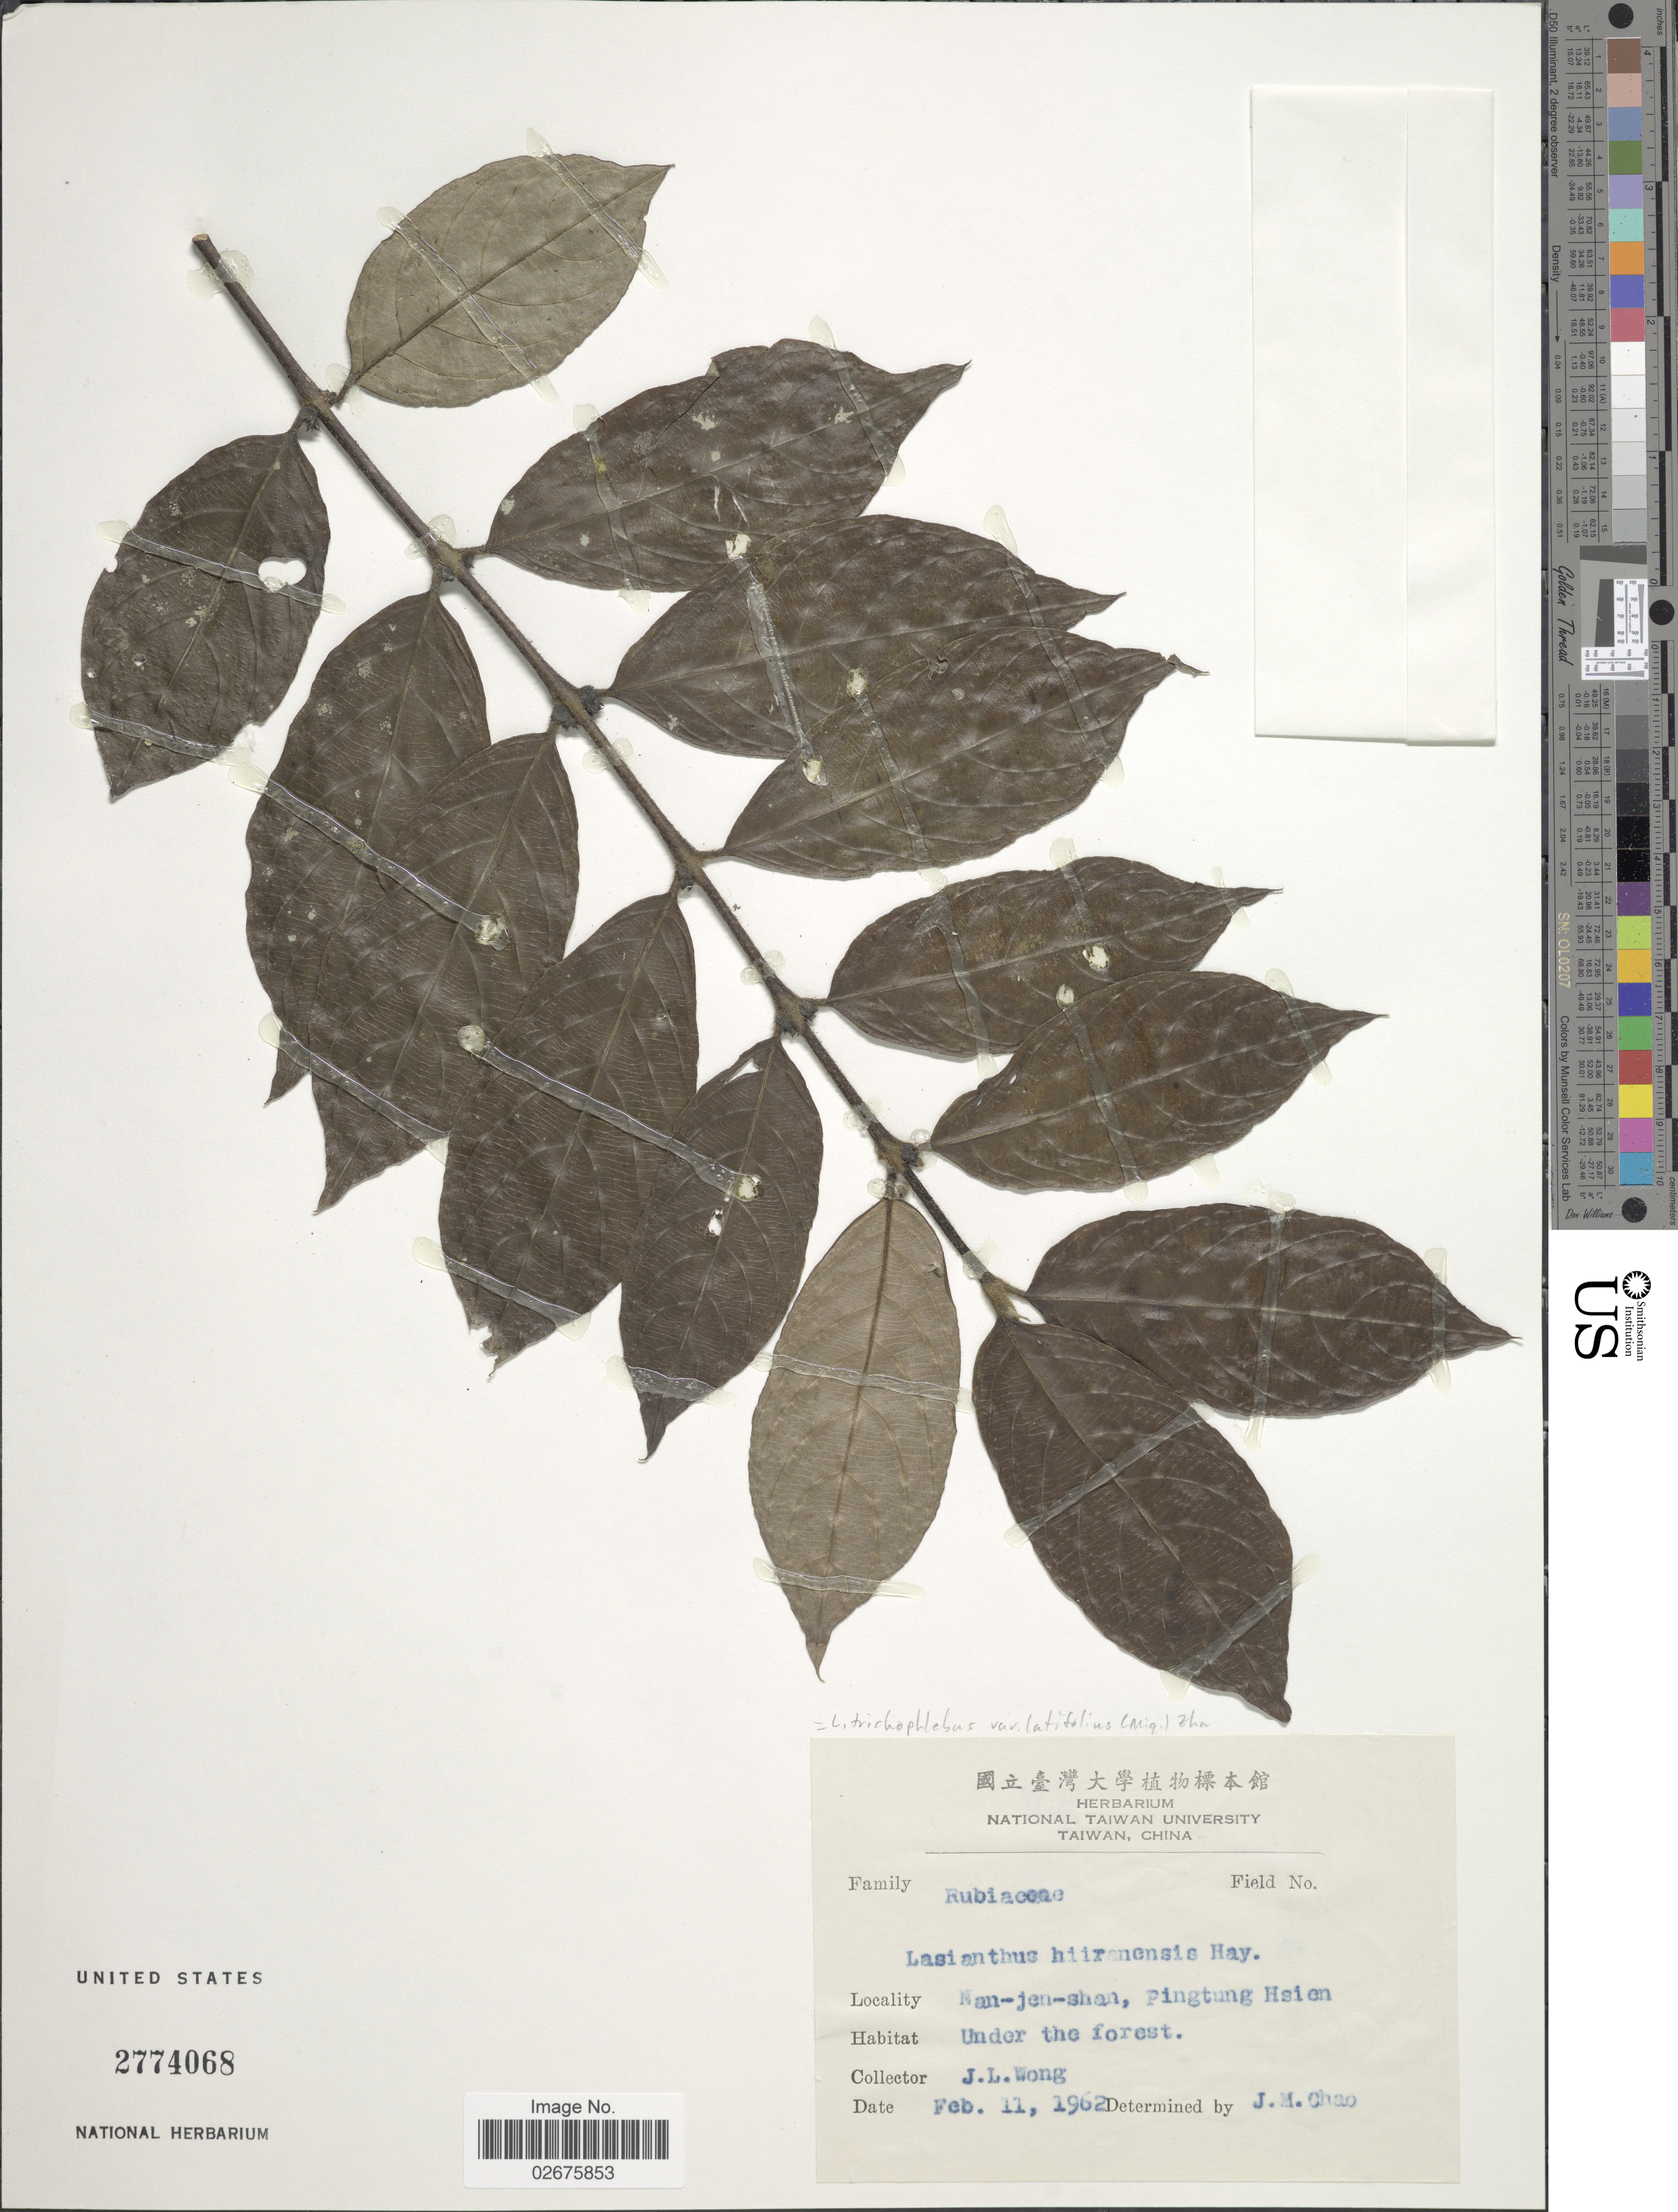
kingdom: Plantae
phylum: Tracheophyta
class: Magnoliopsida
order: Gentianales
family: Rubiaceae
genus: Lasianthus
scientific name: Lasianthus trichophlebus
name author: Hemsl.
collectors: J. Wong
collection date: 1962-02-11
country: Taiwan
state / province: Pingtung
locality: Nan-jen-shan, Pingtung Hsien, Under the forest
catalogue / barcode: US 2774068